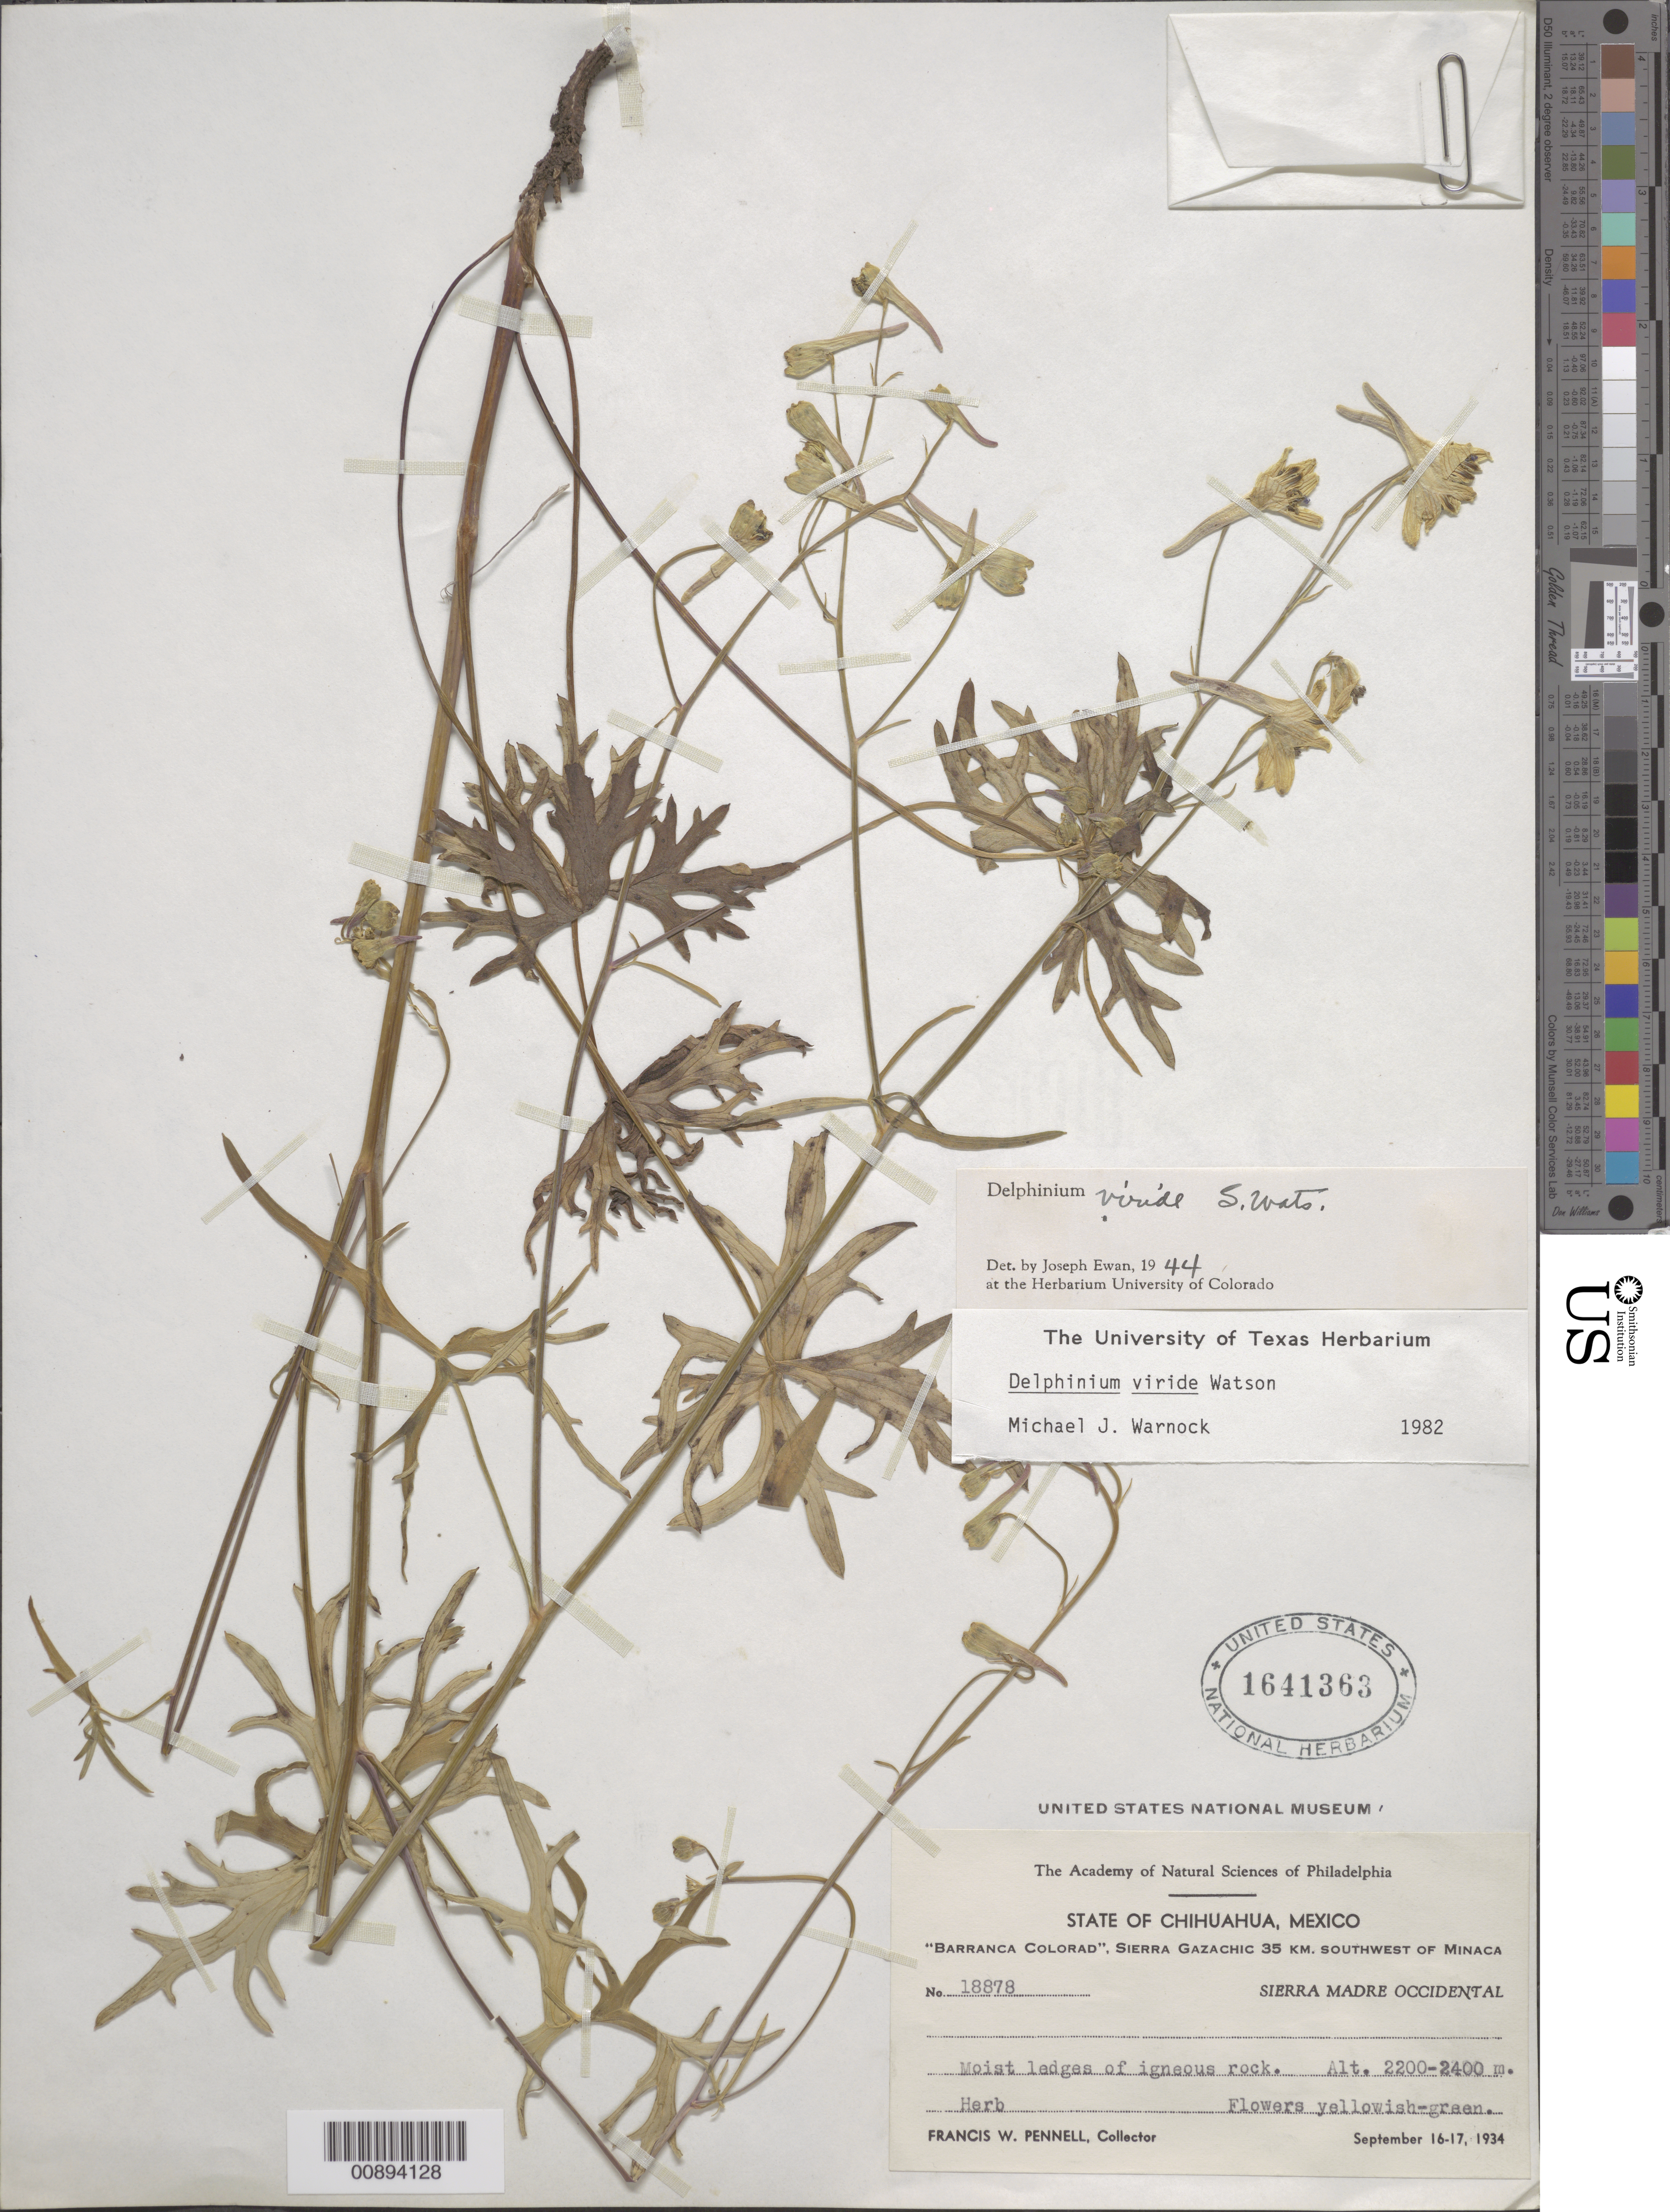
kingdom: Plantae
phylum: Tracheophyta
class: Magnoliopsida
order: Ranunculales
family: Ranunculaceae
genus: Delphinium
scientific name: Delphinium viride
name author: S. Watson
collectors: F. W. Pennell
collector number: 18878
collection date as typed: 16 Sep 1934 to 17 Sep 1934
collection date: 1934-09-16/1934-09-17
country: Mexico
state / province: Chihuahua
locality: Barranca Colorad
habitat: Moist ledges of igneous rock.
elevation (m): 2400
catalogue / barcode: US 1641363